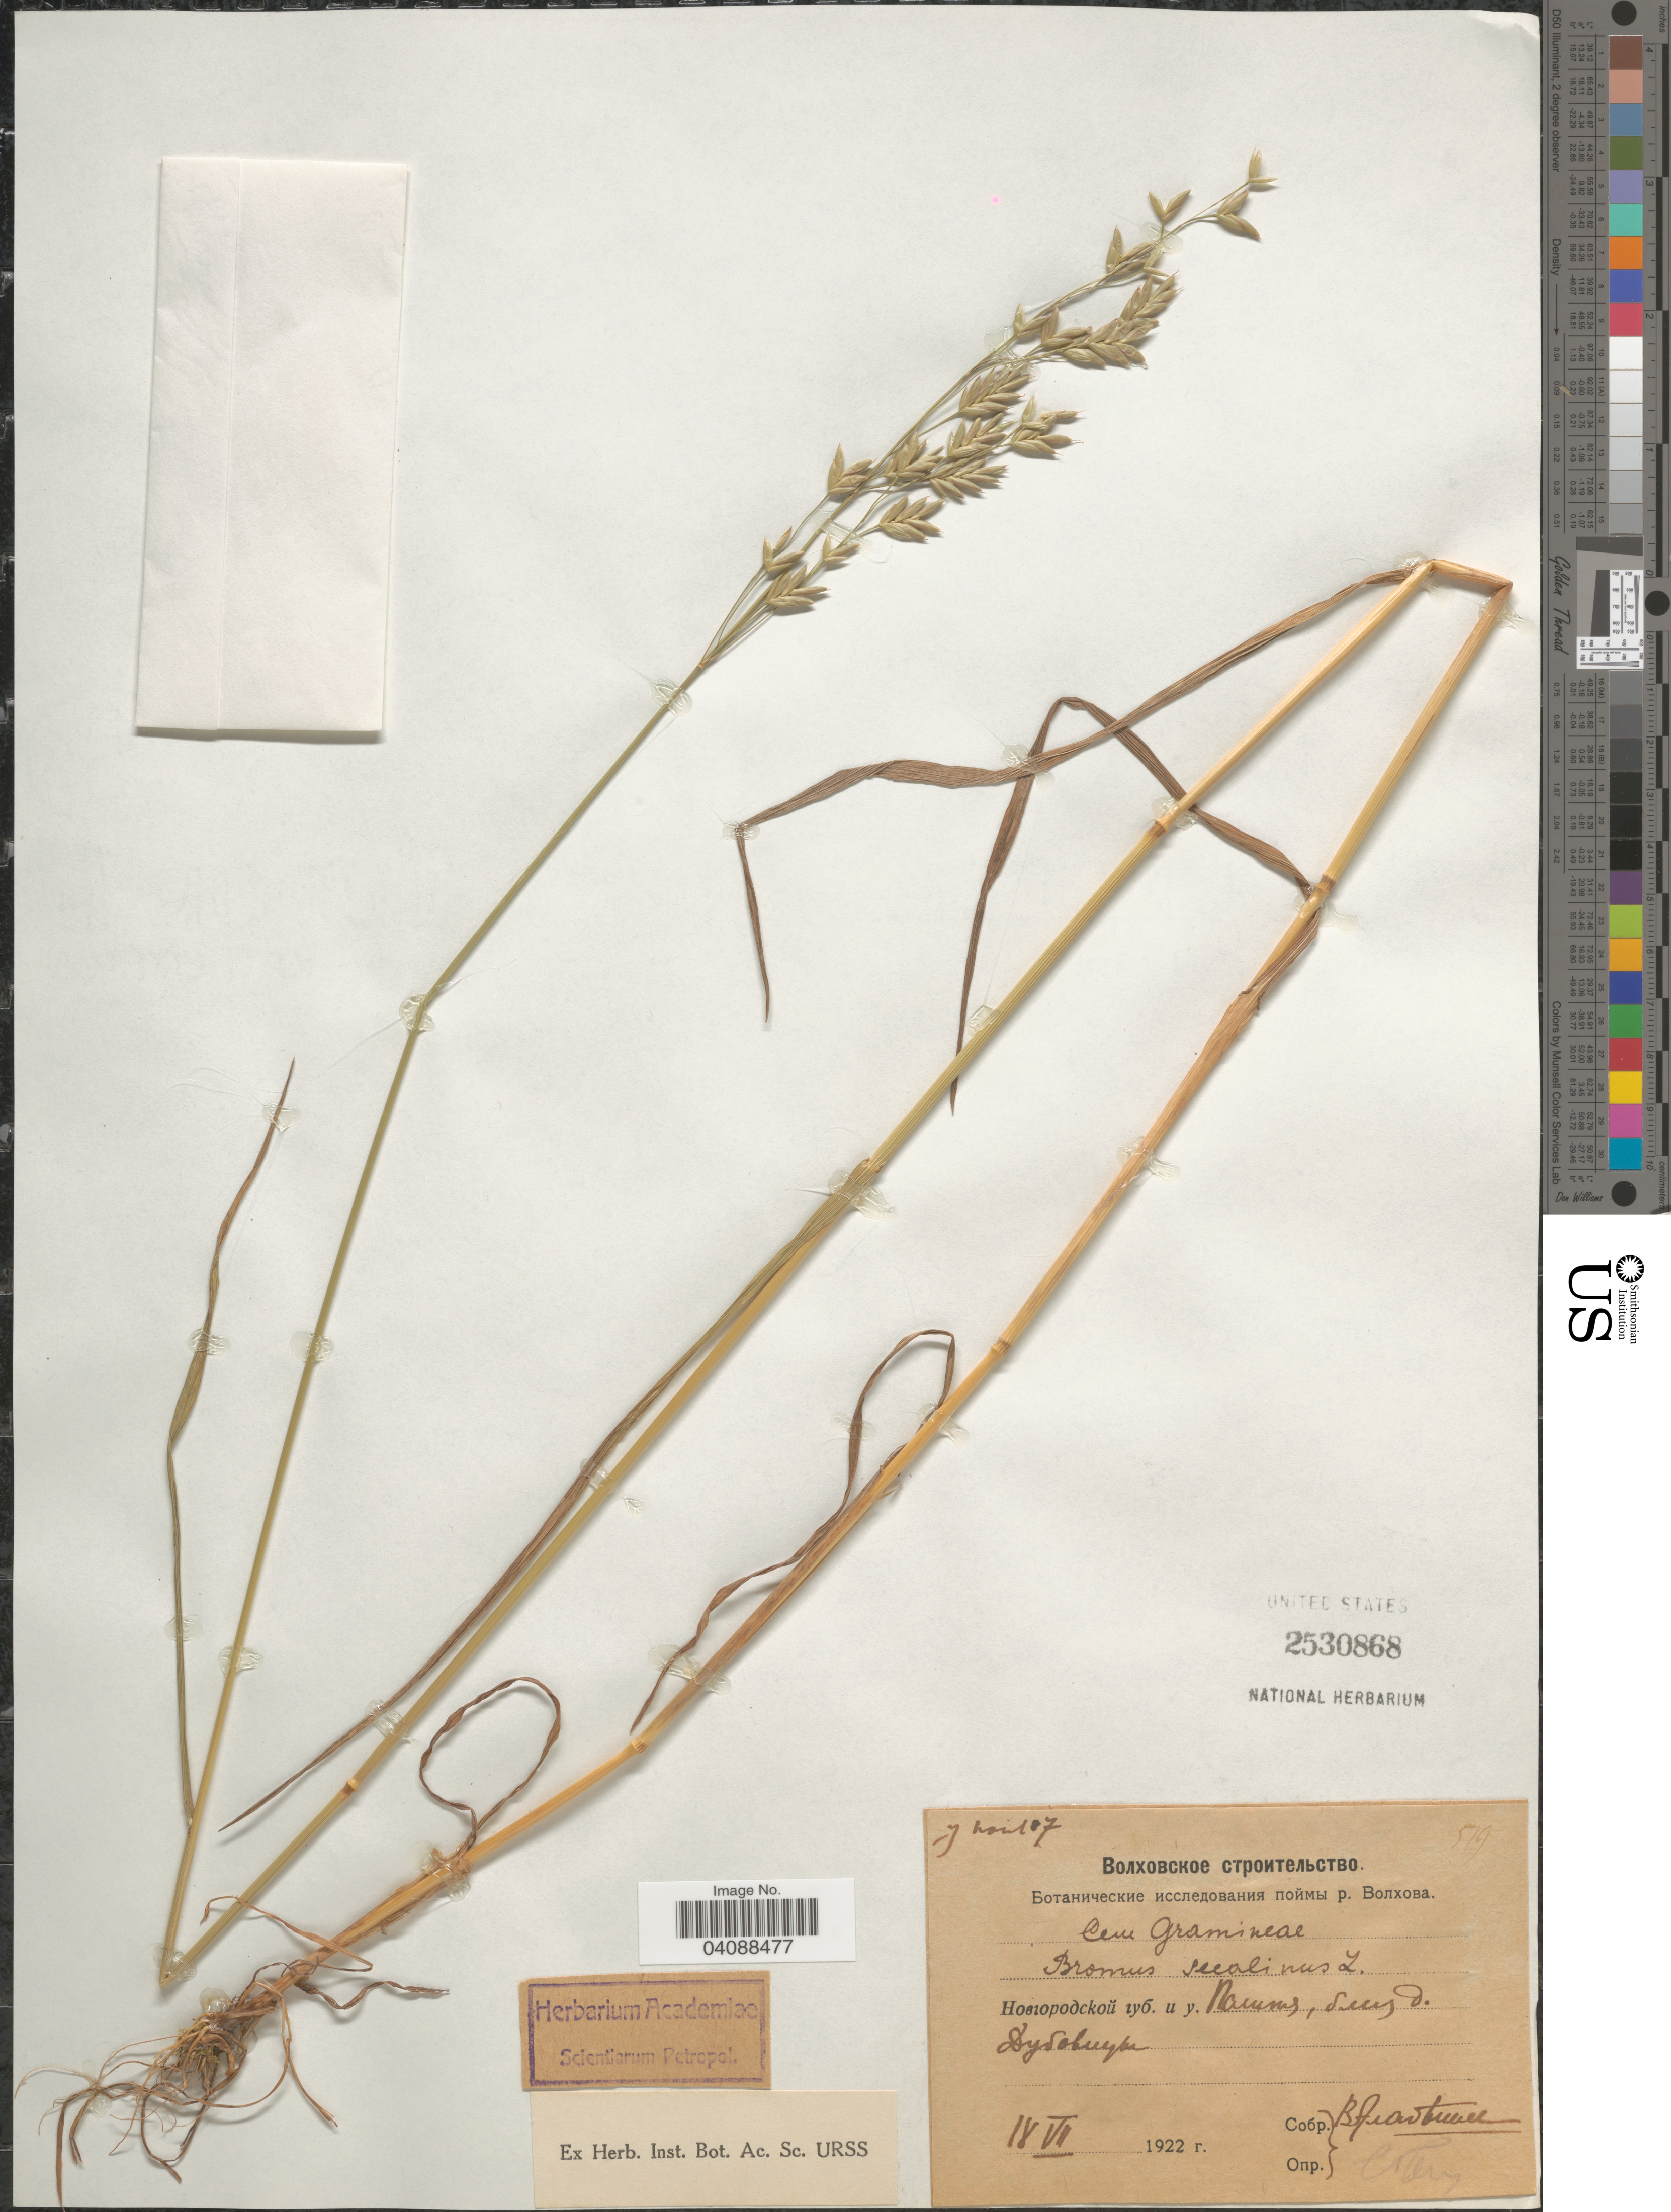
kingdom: Plantae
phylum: Tracheophyta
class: Liliopsida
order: Poales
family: Poaceae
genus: Bromus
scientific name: Bromus secalinus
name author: L.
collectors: V. Alabvinev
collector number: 519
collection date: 1922-07-18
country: Russian Federation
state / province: Novgorod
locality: Near village Dubovitsy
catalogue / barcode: US 2530868